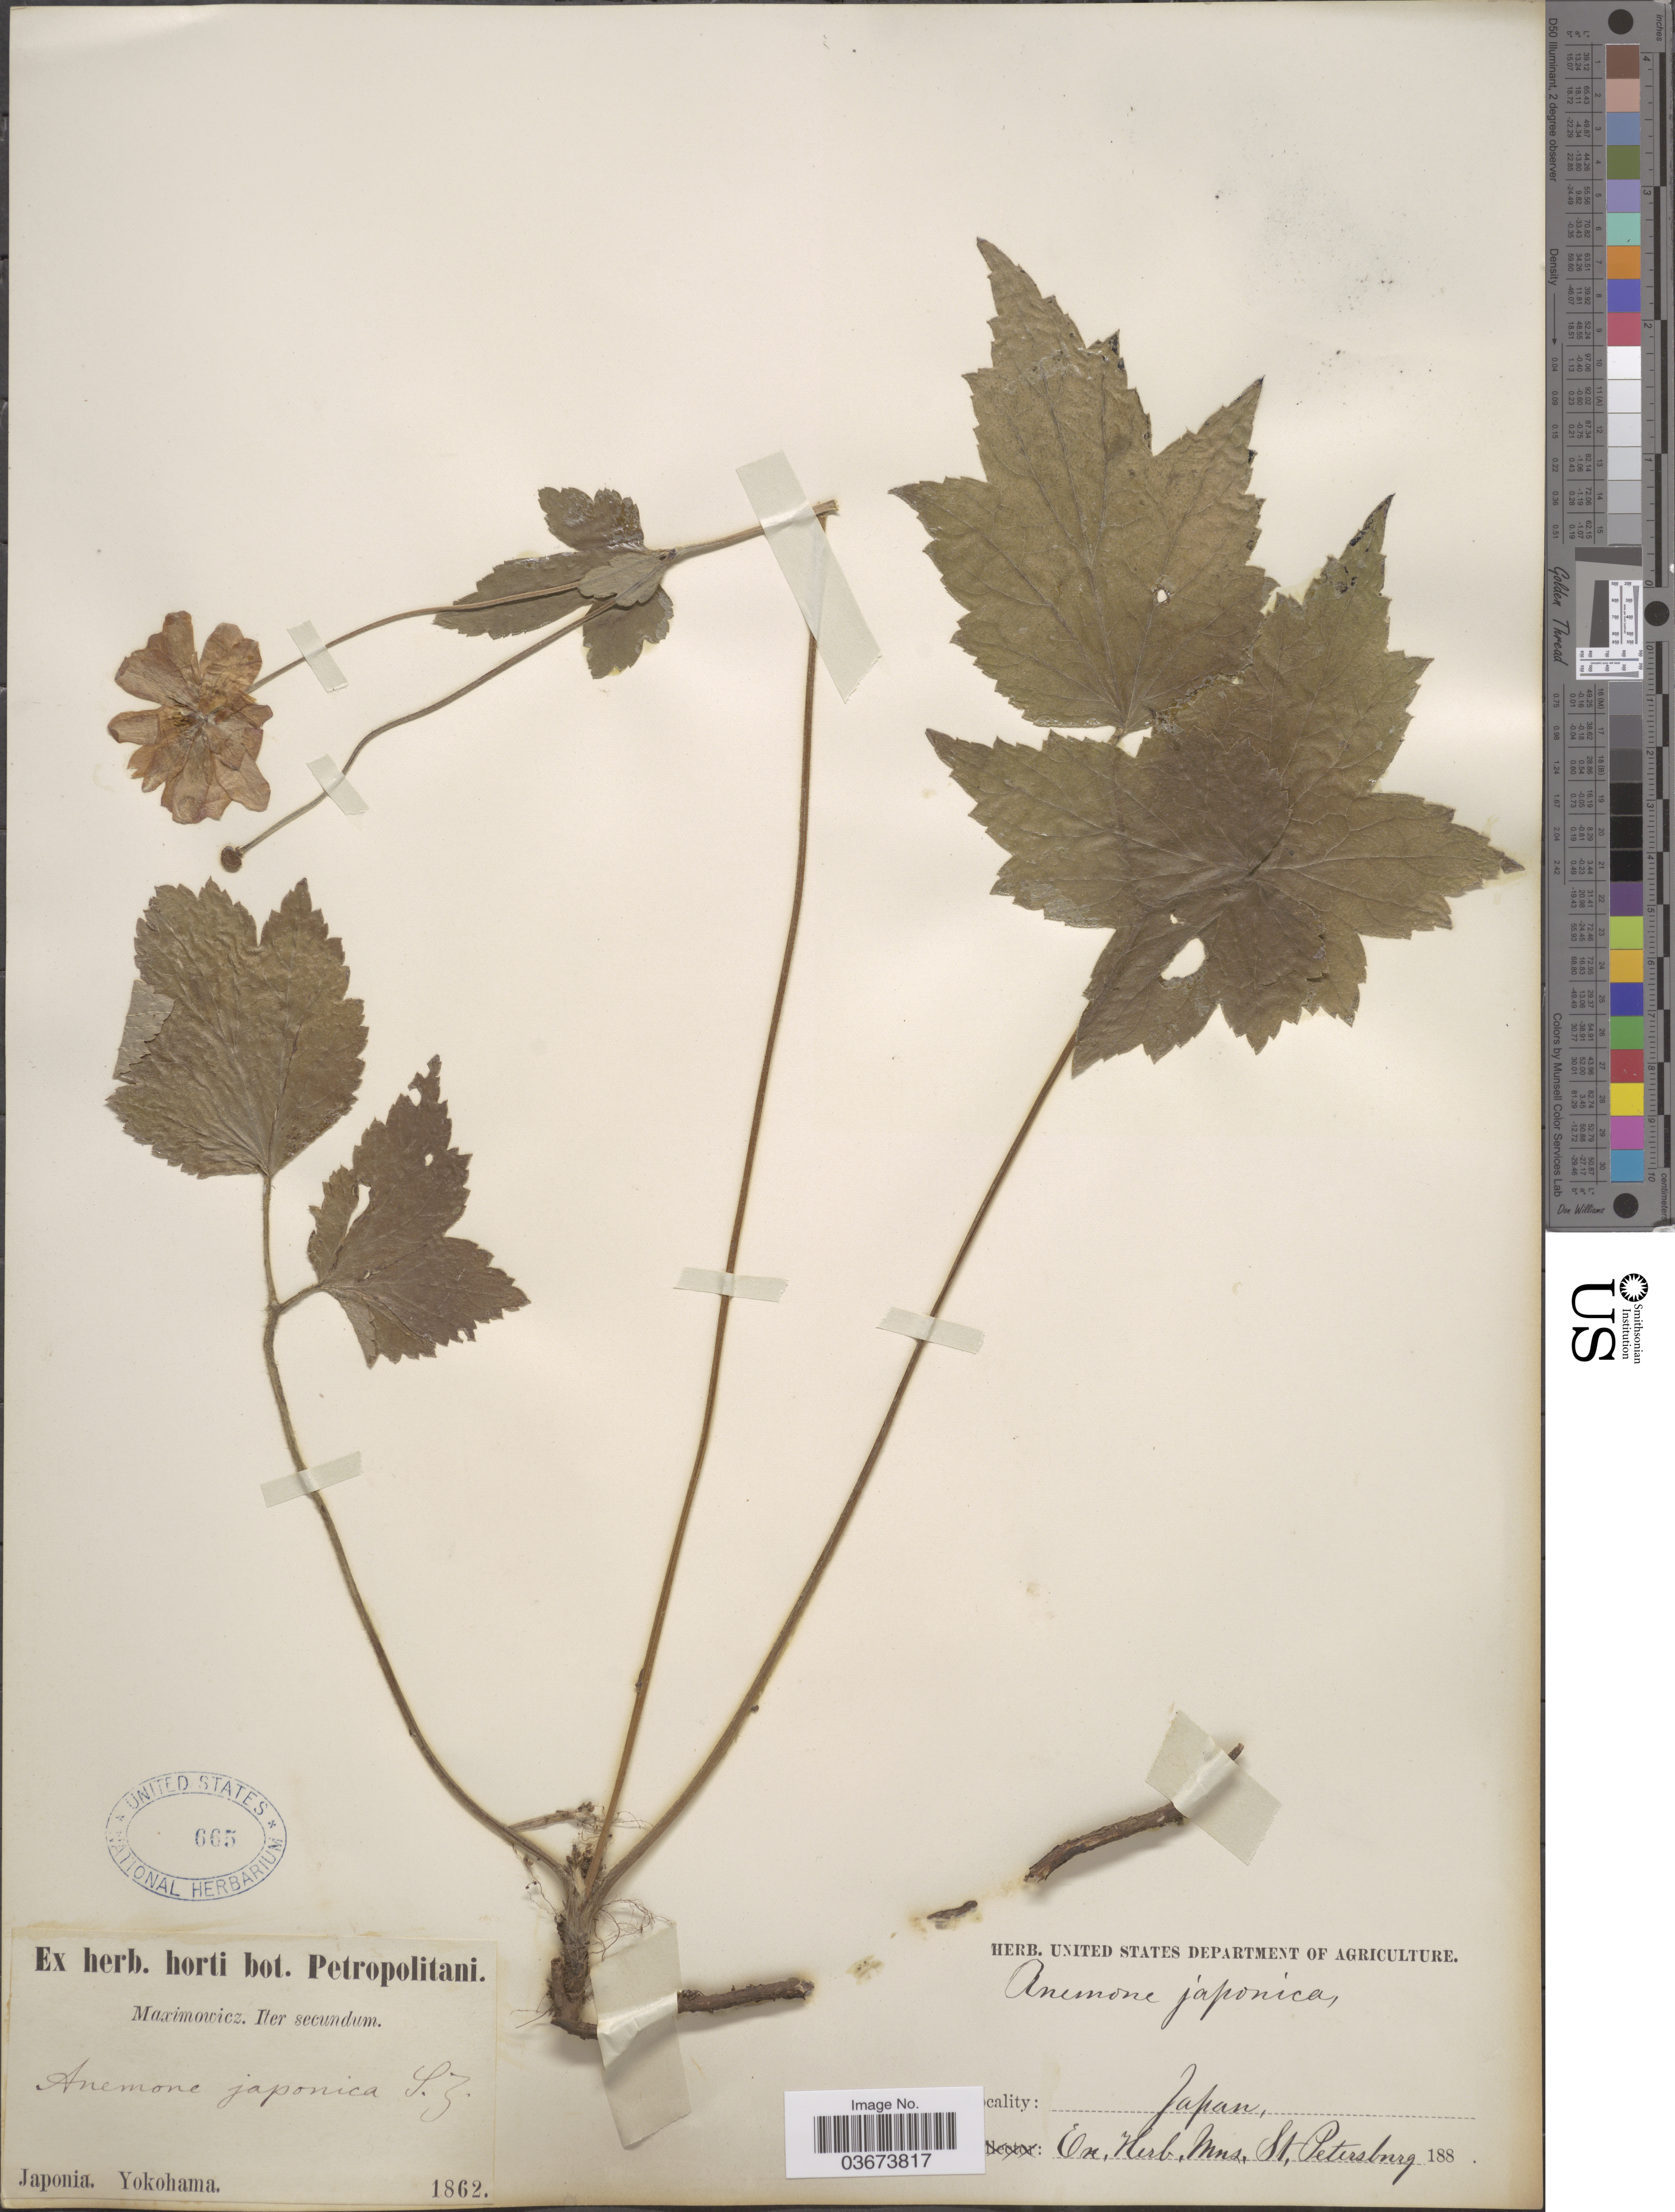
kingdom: Plantae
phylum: Tracheophyta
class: Magnoliopsida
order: Ranunculales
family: Ranunculaceae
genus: Anemone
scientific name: Anemone japonica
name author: Houtt.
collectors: Maximowicz, --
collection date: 1862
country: Japan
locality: Yokohama.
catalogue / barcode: US 665